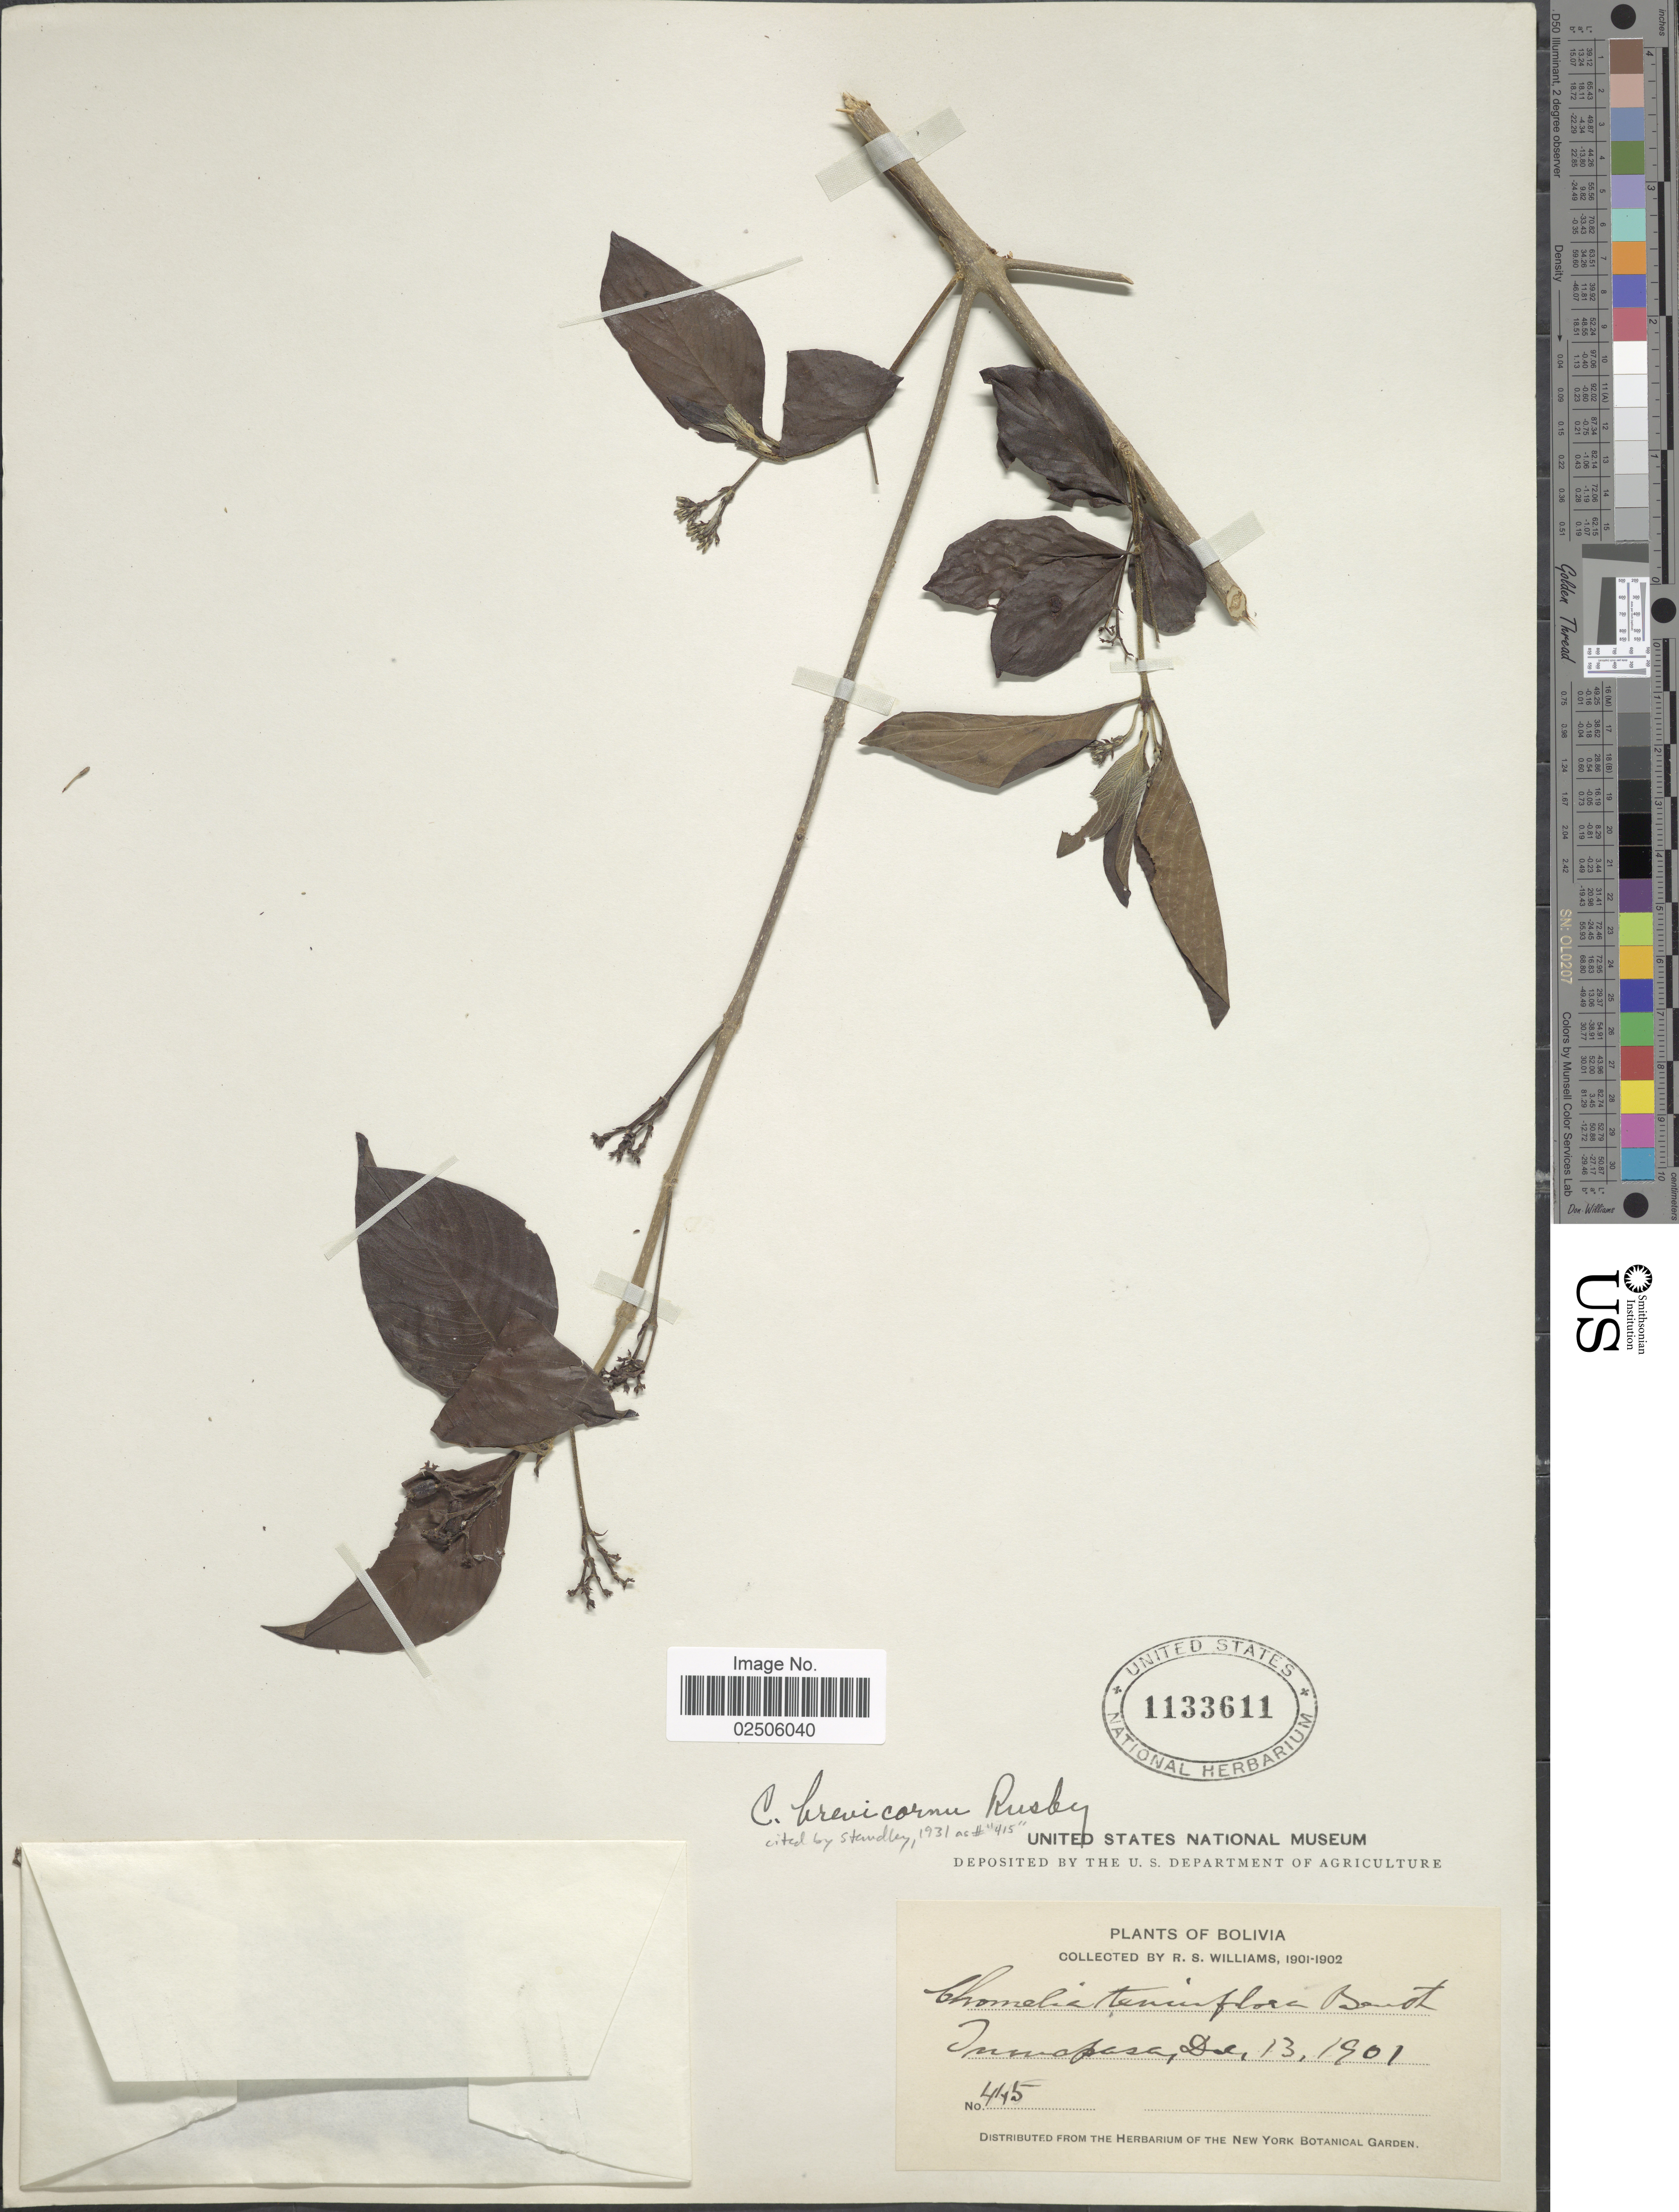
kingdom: Plantae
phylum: Tracheophyta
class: Magnoliopsida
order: Gentianales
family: Rubiaceae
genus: Chomelia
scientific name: Chomelia brevicornu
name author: Rusby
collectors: R. S. Williams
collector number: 445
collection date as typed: Dec. 13, 1901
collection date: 1901-12-13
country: Bolivia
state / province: La Paz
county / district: Iturralde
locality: Tumupasa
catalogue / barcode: US 1133611